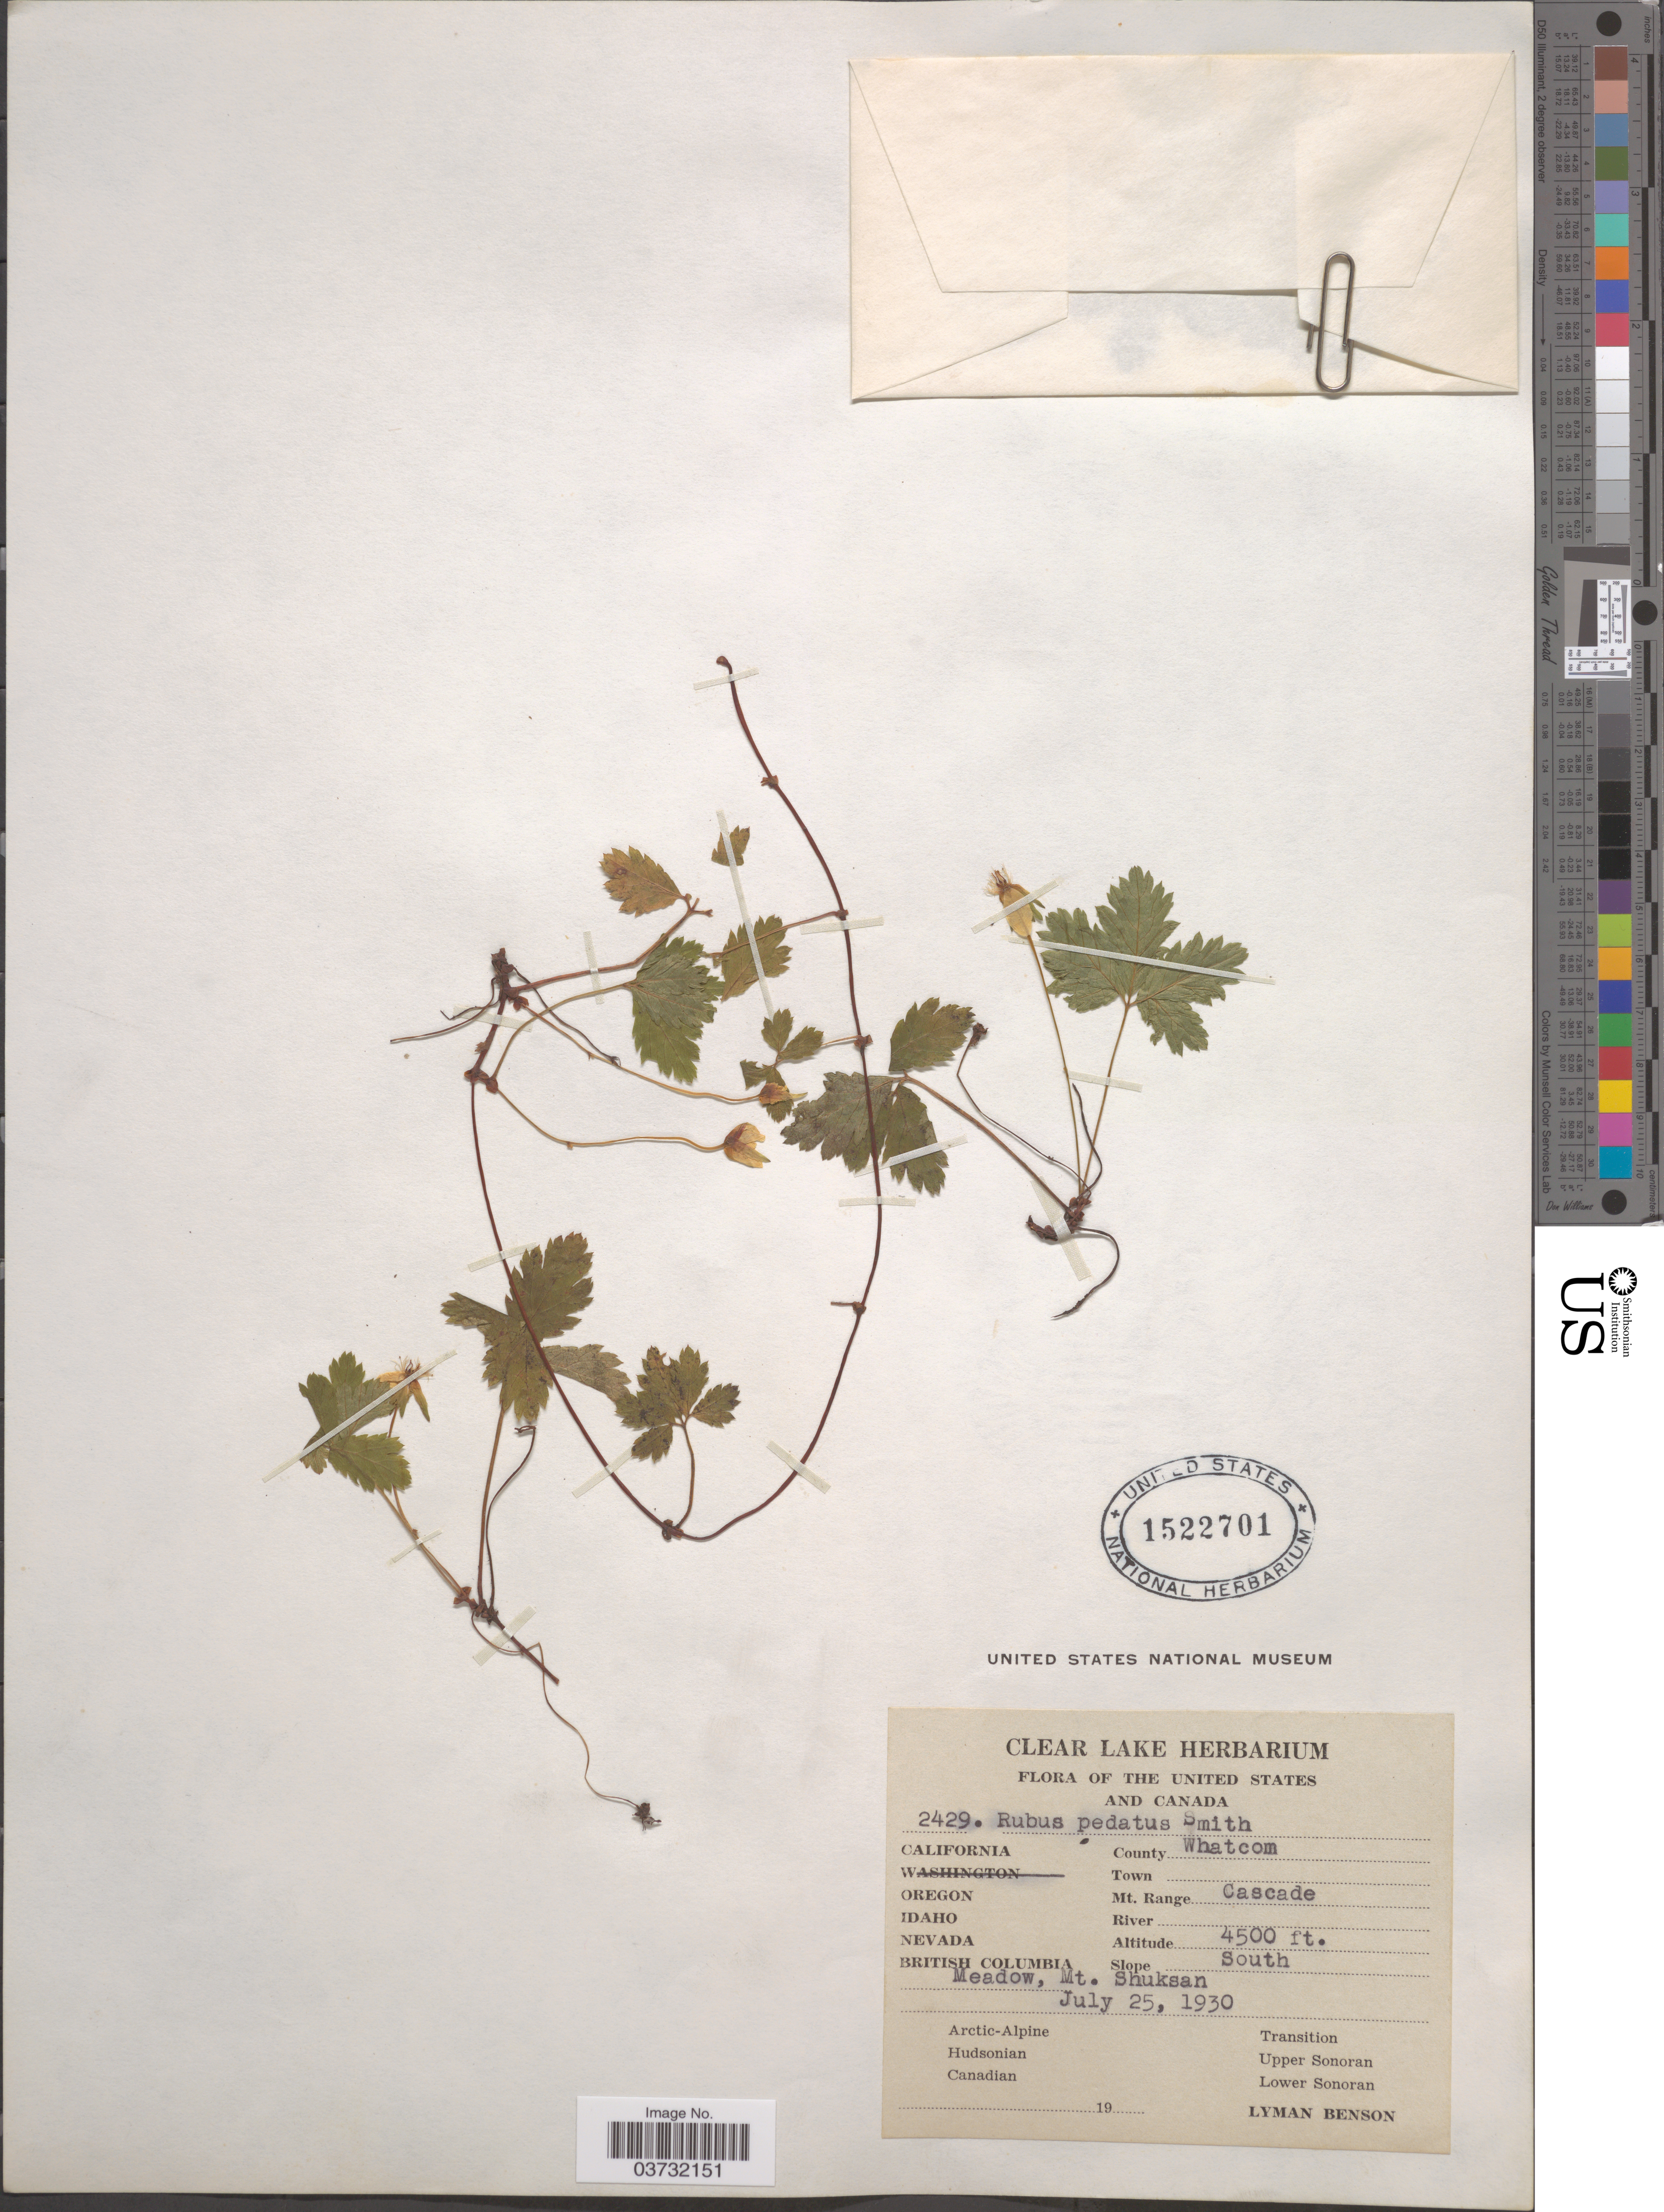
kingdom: Plantae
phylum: Tracheophyta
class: Magnoliopsida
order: Rosales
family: Rosaceae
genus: Rubus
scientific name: Rubus pedatus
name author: Sm.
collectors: L. D. Benson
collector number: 2429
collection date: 1930-07-25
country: United States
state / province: Washington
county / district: Whatcom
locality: County Whatcom. Mt. Range Cascade. Slope South. Meadow, Mt. Shuksan.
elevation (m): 1372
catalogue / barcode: US 1522701